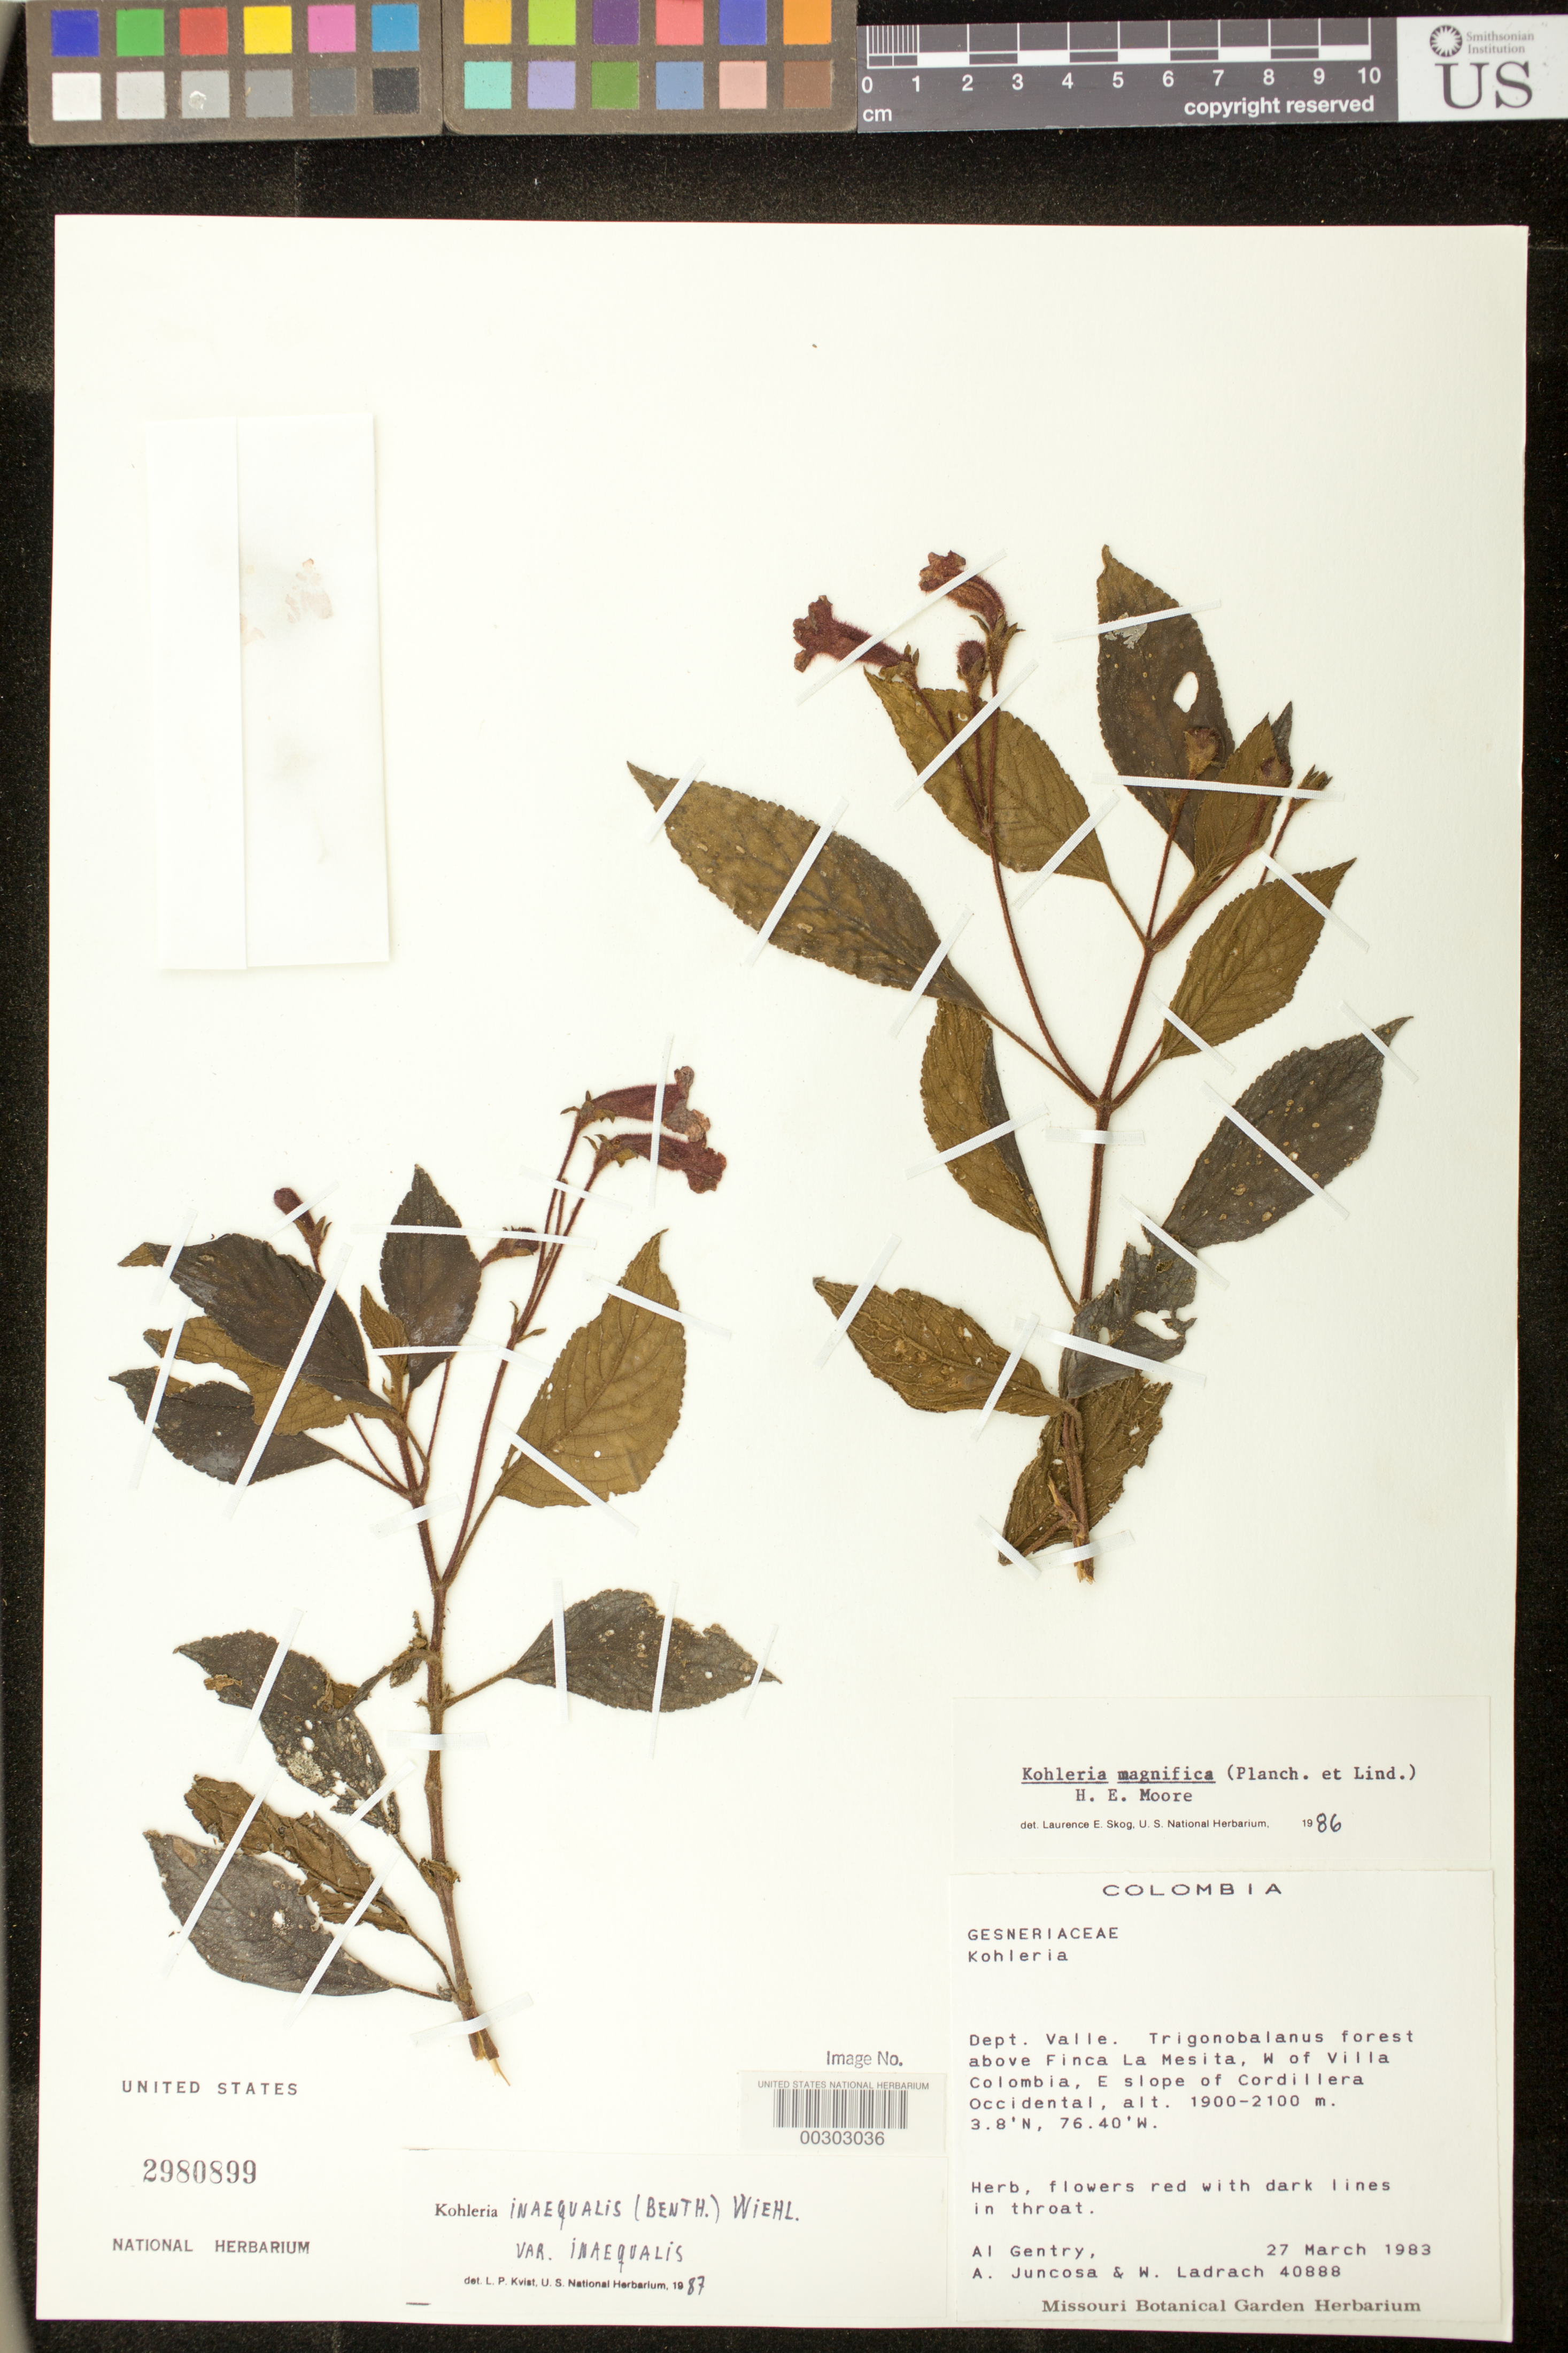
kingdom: Plantae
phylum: Tracheophyta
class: Magnoliopsida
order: Lamiales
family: Gesneriaceae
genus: Kohleria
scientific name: Kohleria inaequalis var. inaequalis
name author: (Benth.) Wiehler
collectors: A. H. Gentry, A. Juncosa & D. Lamela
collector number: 40888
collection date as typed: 27 Mar 1983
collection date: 1983-03-27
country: Colombia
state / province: Valle del Cauca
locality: above Finca La Mesita, W of Villa Colombia, E slope of Cordillera Occidental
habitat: Trigonobalanus forest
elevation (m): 1900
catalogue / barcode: US 2980899